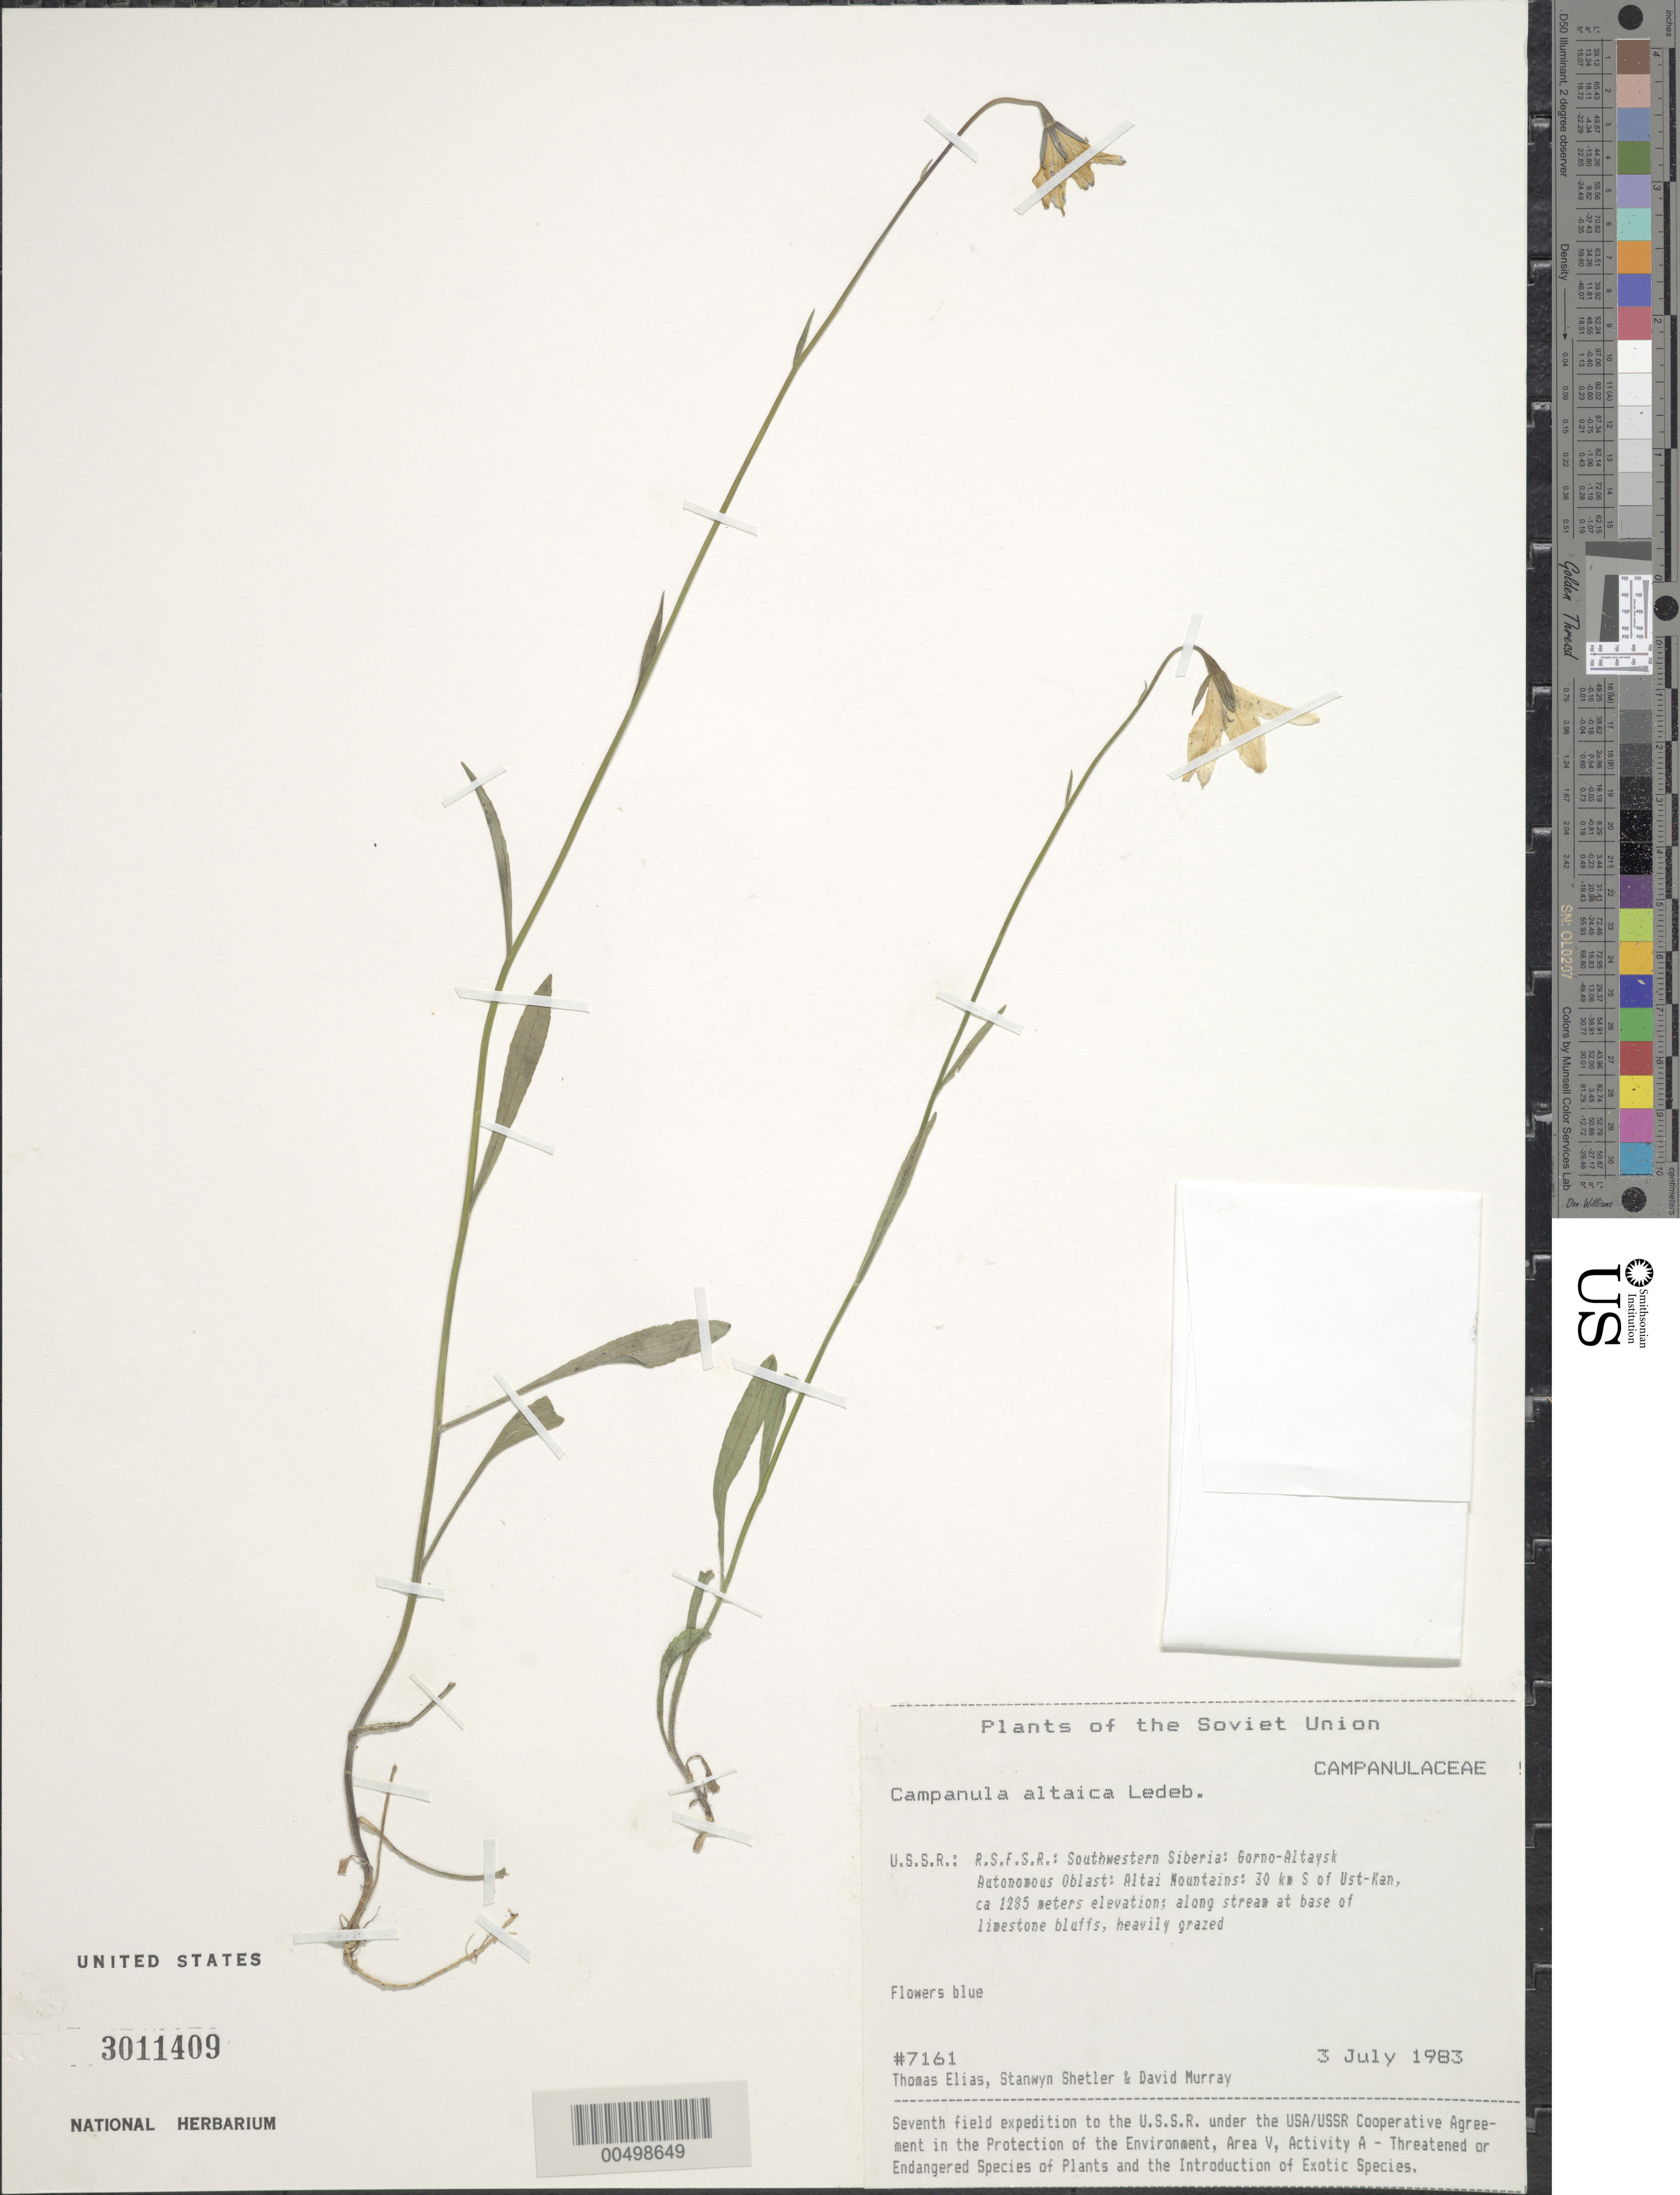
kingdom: Plantae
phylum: Tracheophyta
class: Magnoliopsida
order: Asterales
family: Campanulaceae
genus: Campanula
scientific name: Campanula altaica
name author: Ledeb.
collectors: T. Elias, S. Shetler & D. F. Murray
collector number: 7161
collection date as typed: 03 Jul 1983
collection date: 1983-07-03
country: Russian Federation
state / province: Altai Republic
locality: Altai Mountains, 30 km S of Ust-Kan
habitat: along stream at base of limestone bluffs, heavily grazed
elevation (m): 1285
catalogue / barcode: US 3011409